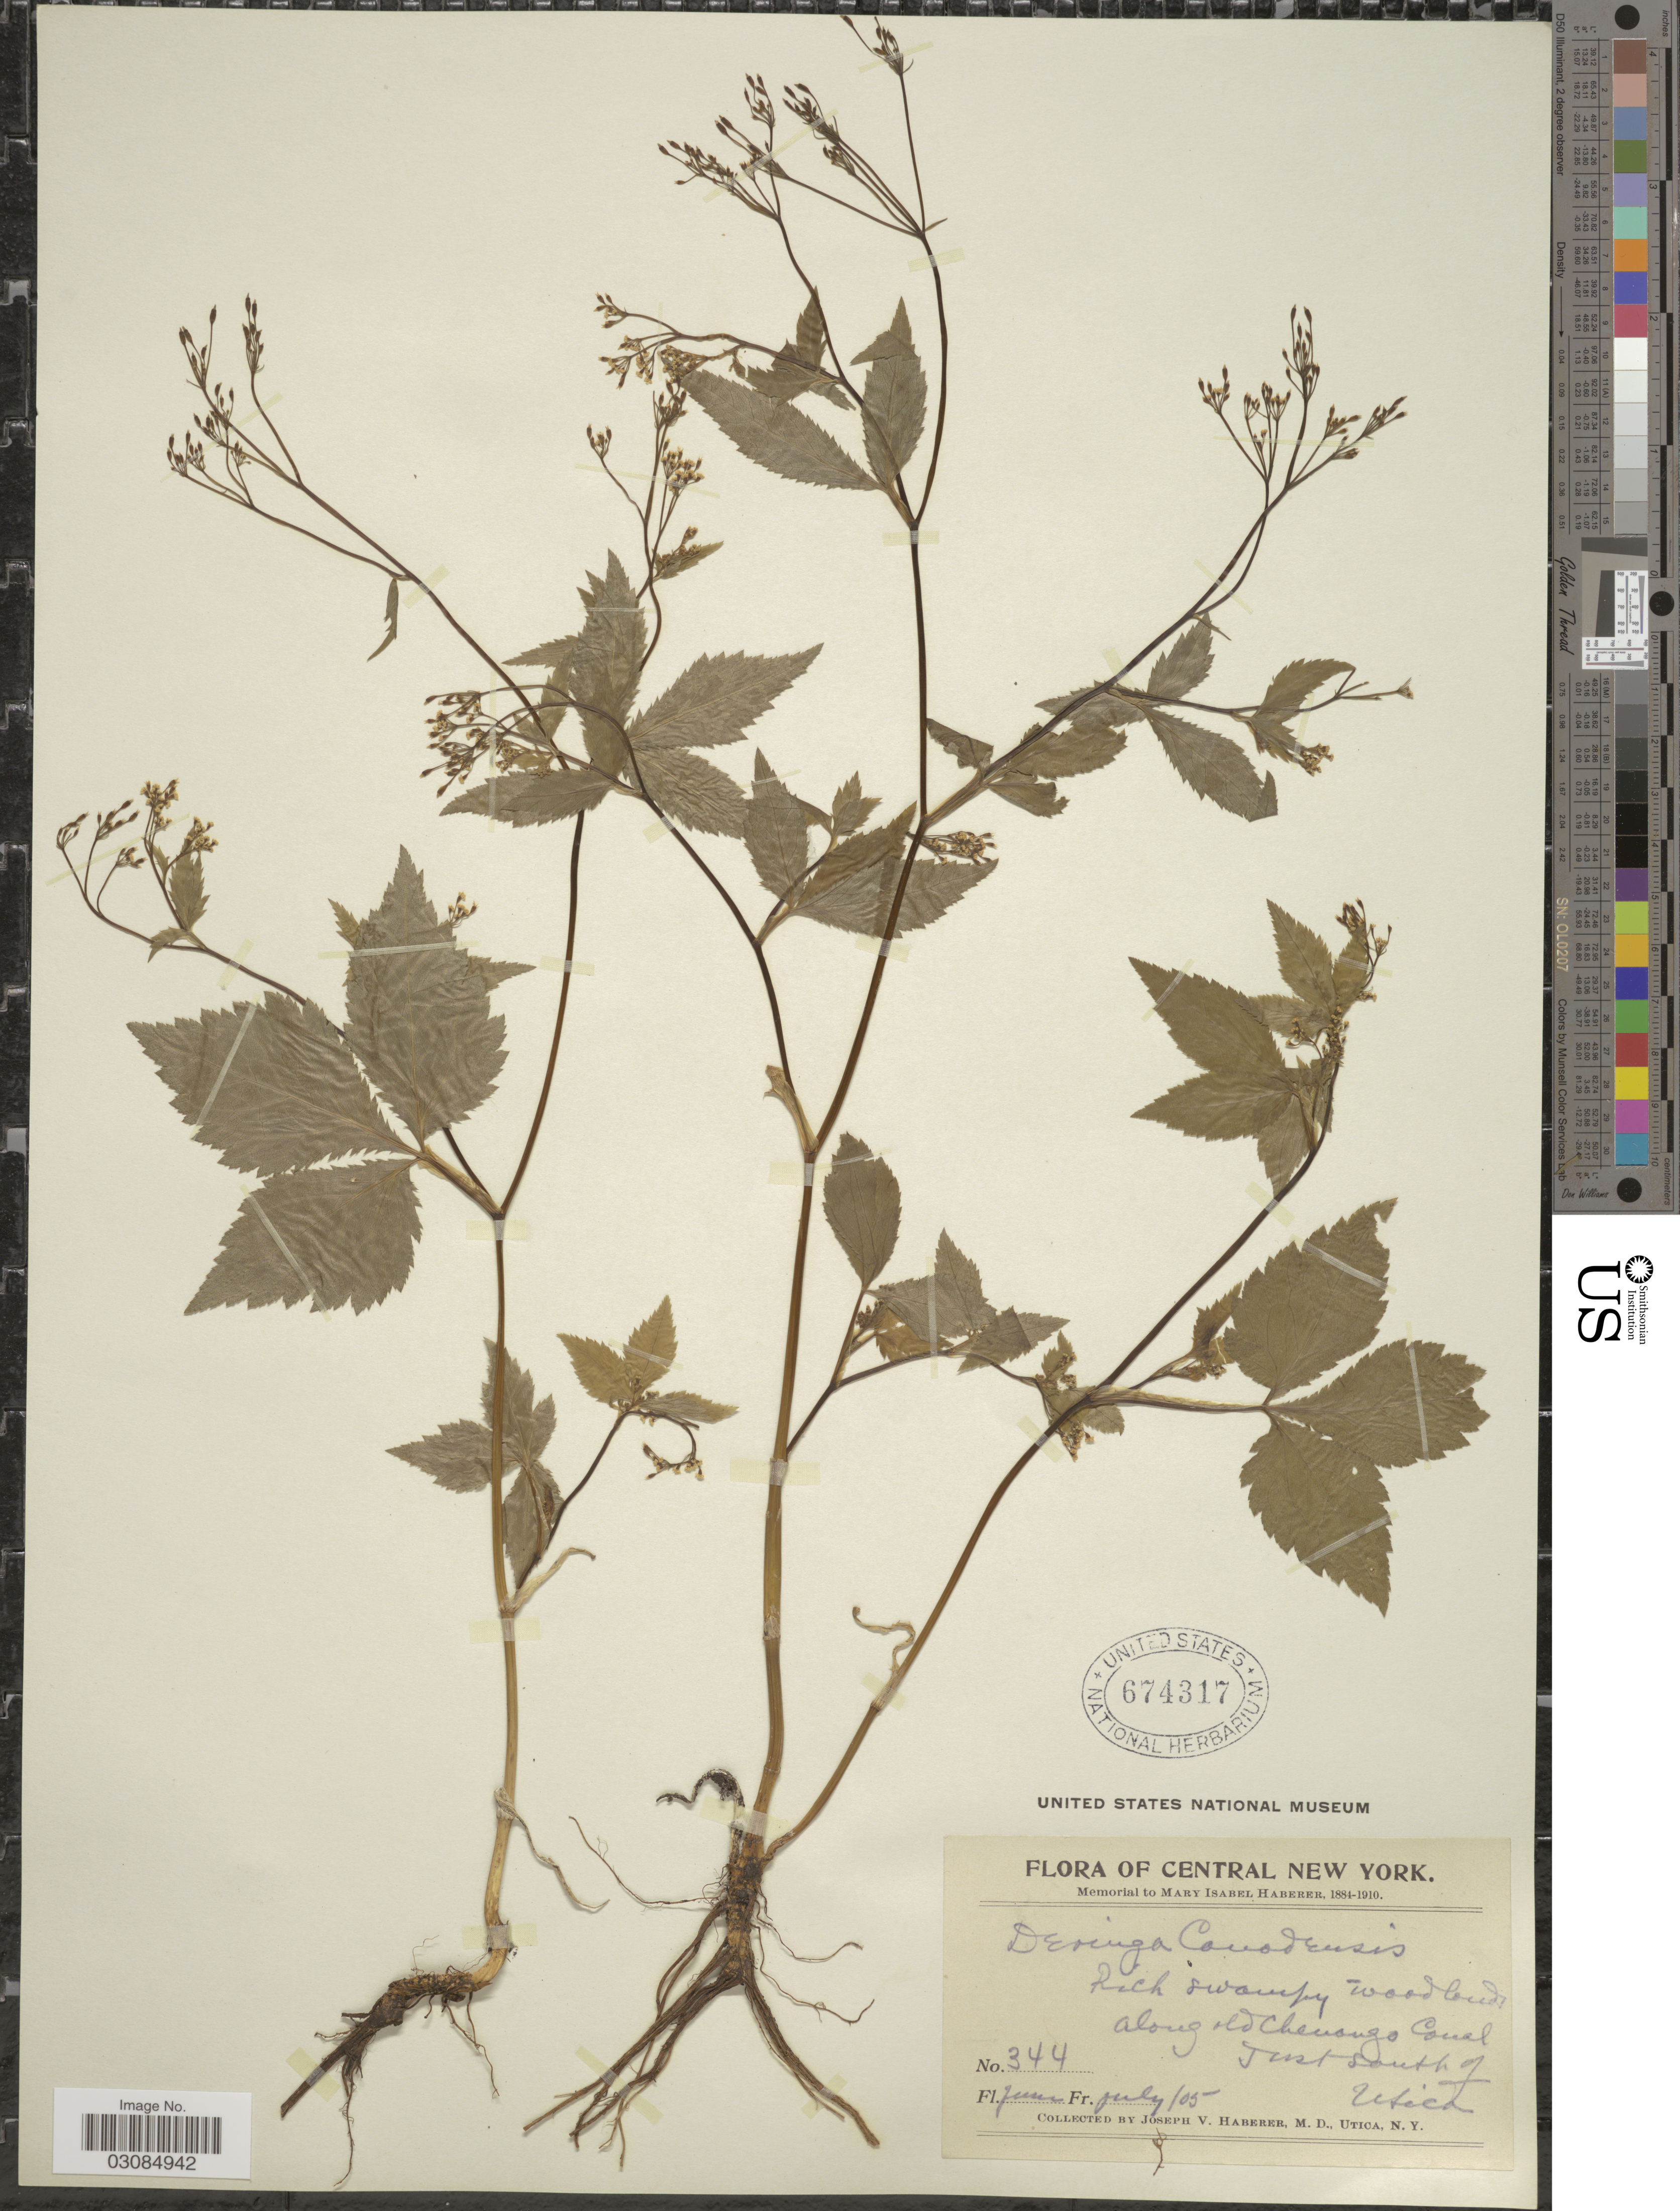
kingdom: Plantae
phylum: Tracheophyta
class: Magnoliopsida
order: Apiales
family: Apiaceae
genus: Cryptotaenia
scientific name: Cryptotaenia canadensis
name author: (L.) DC.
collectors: J. V. Haberer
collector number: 344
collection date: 1905-06/1905-07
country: United States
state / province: New York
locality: Central New York. Rich swampy woodland along old Chenango Canal. Just South of Utica.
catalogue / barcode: US 674317